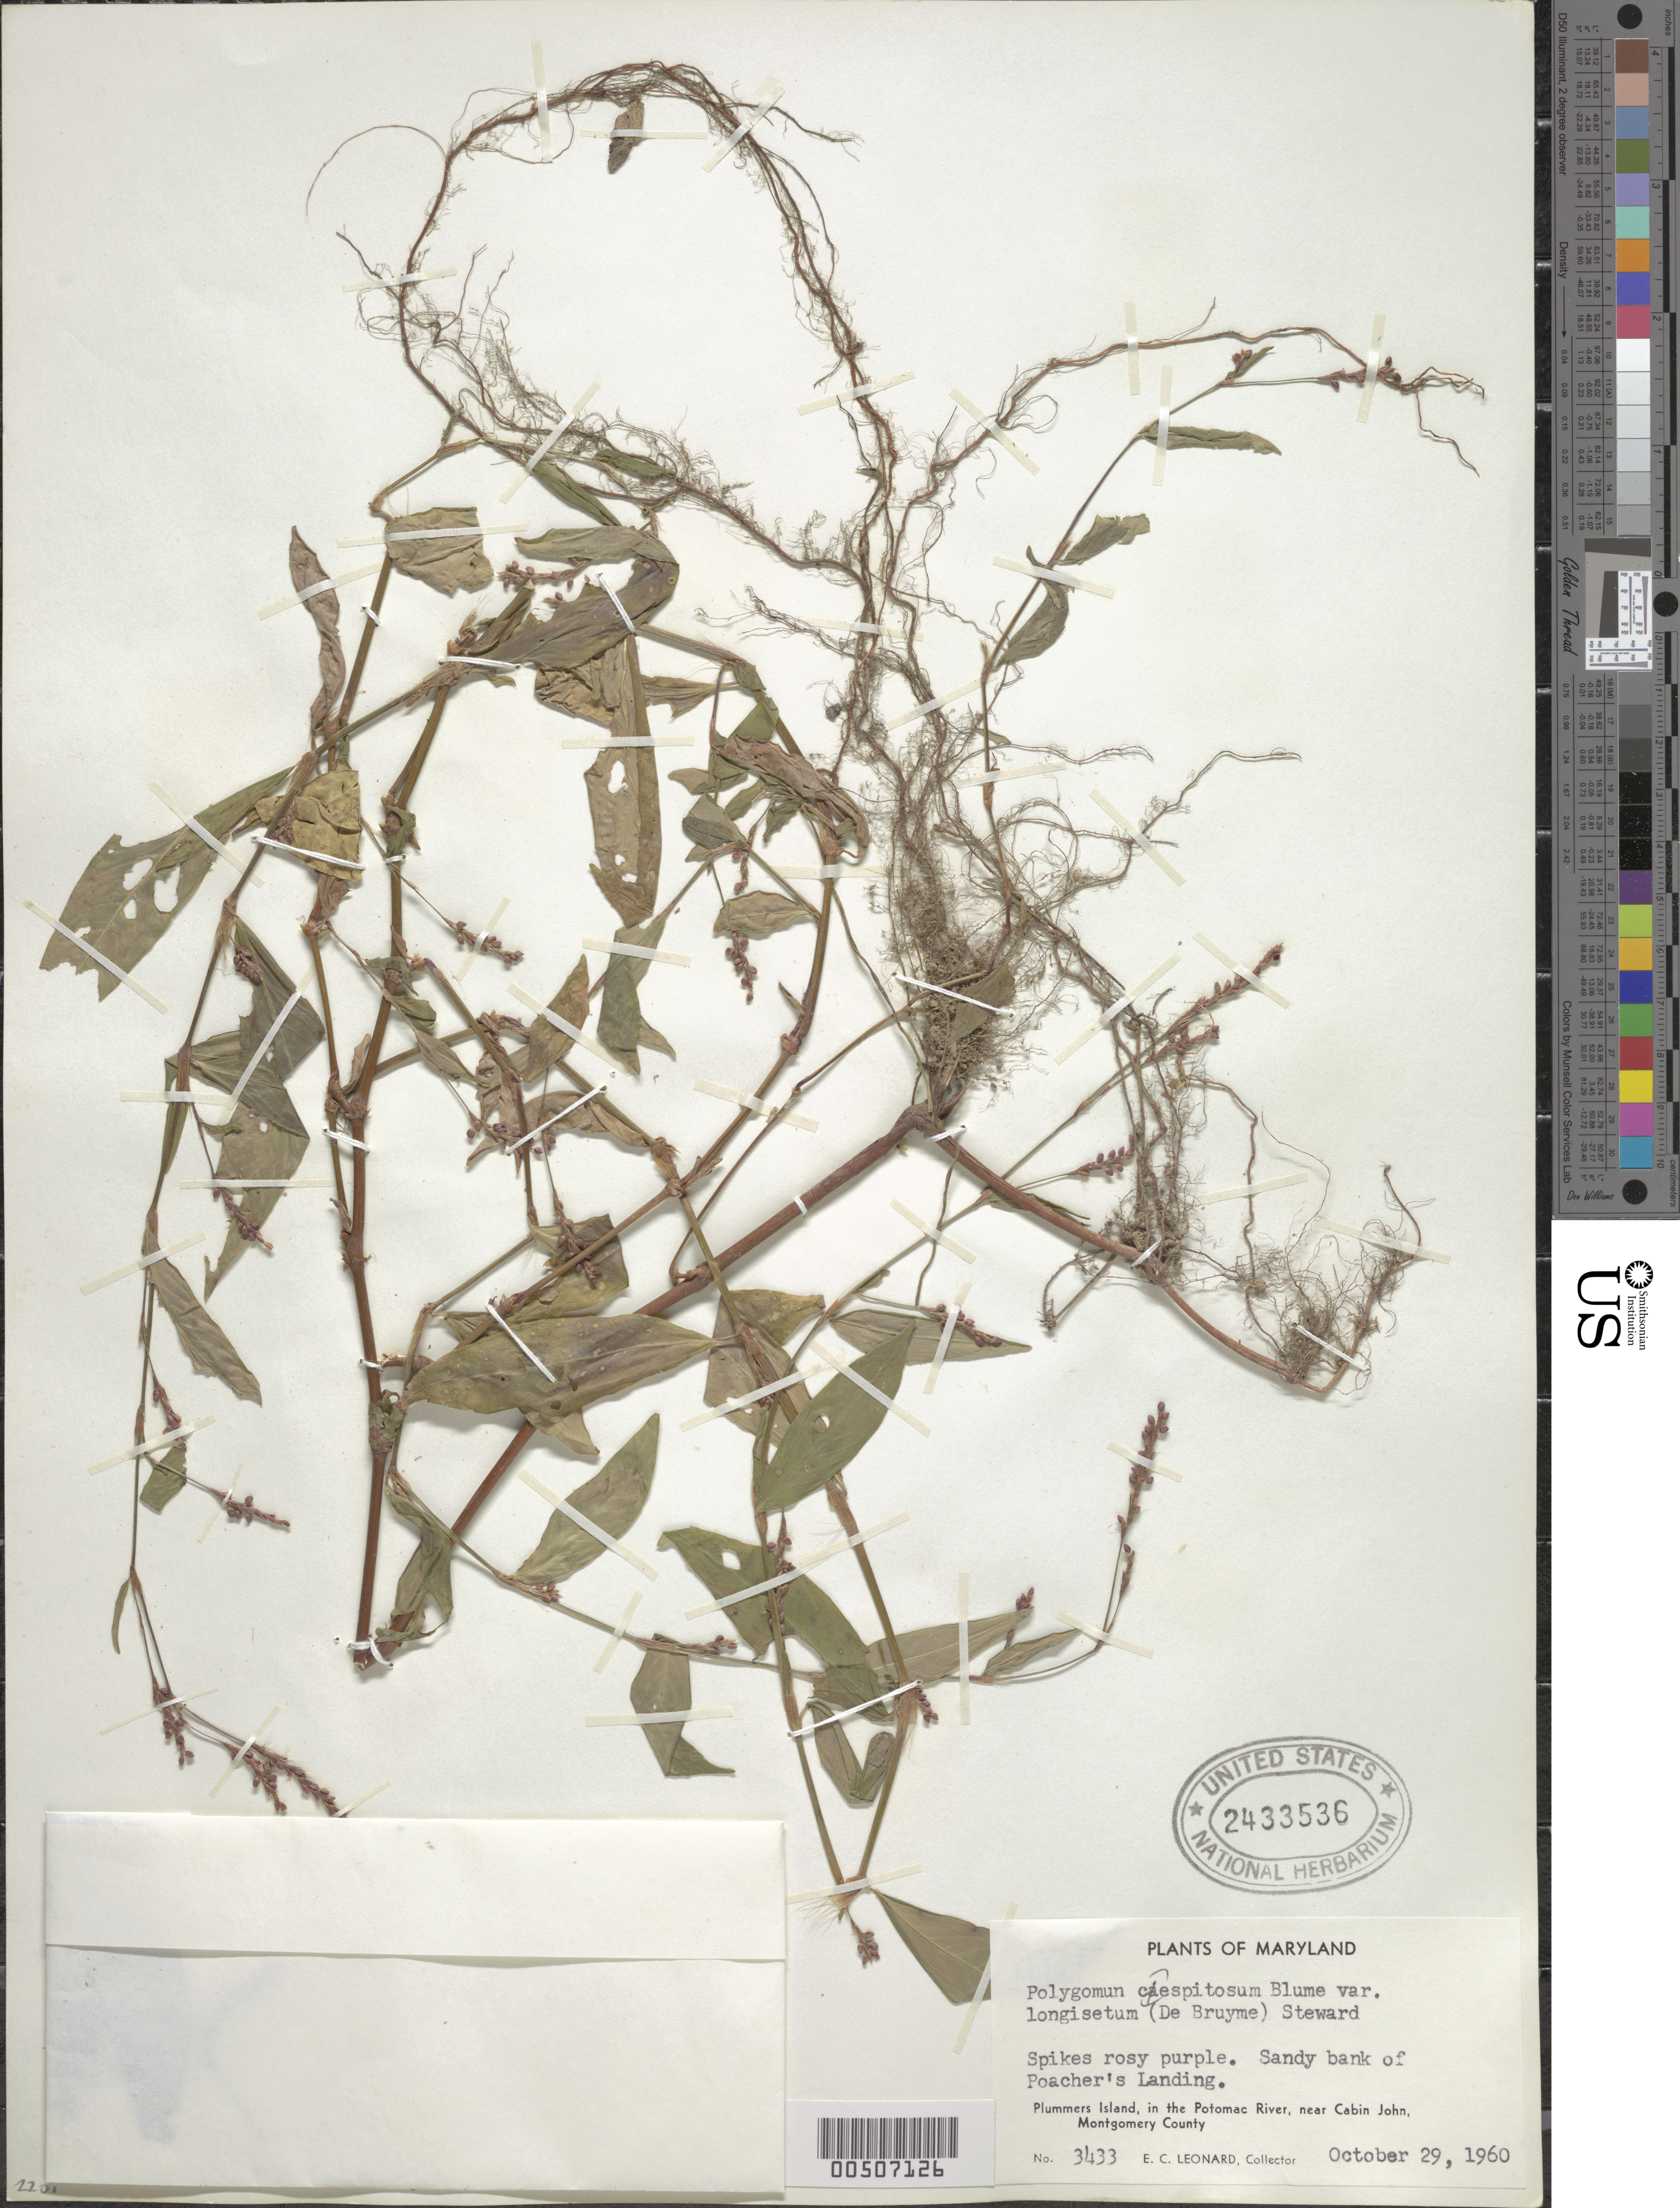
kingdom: Plantae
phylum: Tracheophyta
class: Magnoliopsida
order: Caryophyllales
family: Polygonaceae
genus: Persicaria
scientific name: Persicaria longiseta (Bruijn) Kitag.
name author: (Bruijn &) Kitag.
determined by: Atha, D. E.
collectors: E. C. Leonard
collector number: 3433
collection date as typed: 29 Oct 1960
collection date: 1960-10-29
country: United States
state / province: Maryland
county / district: Montgomery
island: Plummers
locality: Plummers Island, Poacher's Landing, in the Potomac River, near Cabin John Plummers Island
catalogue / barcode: US 2433536